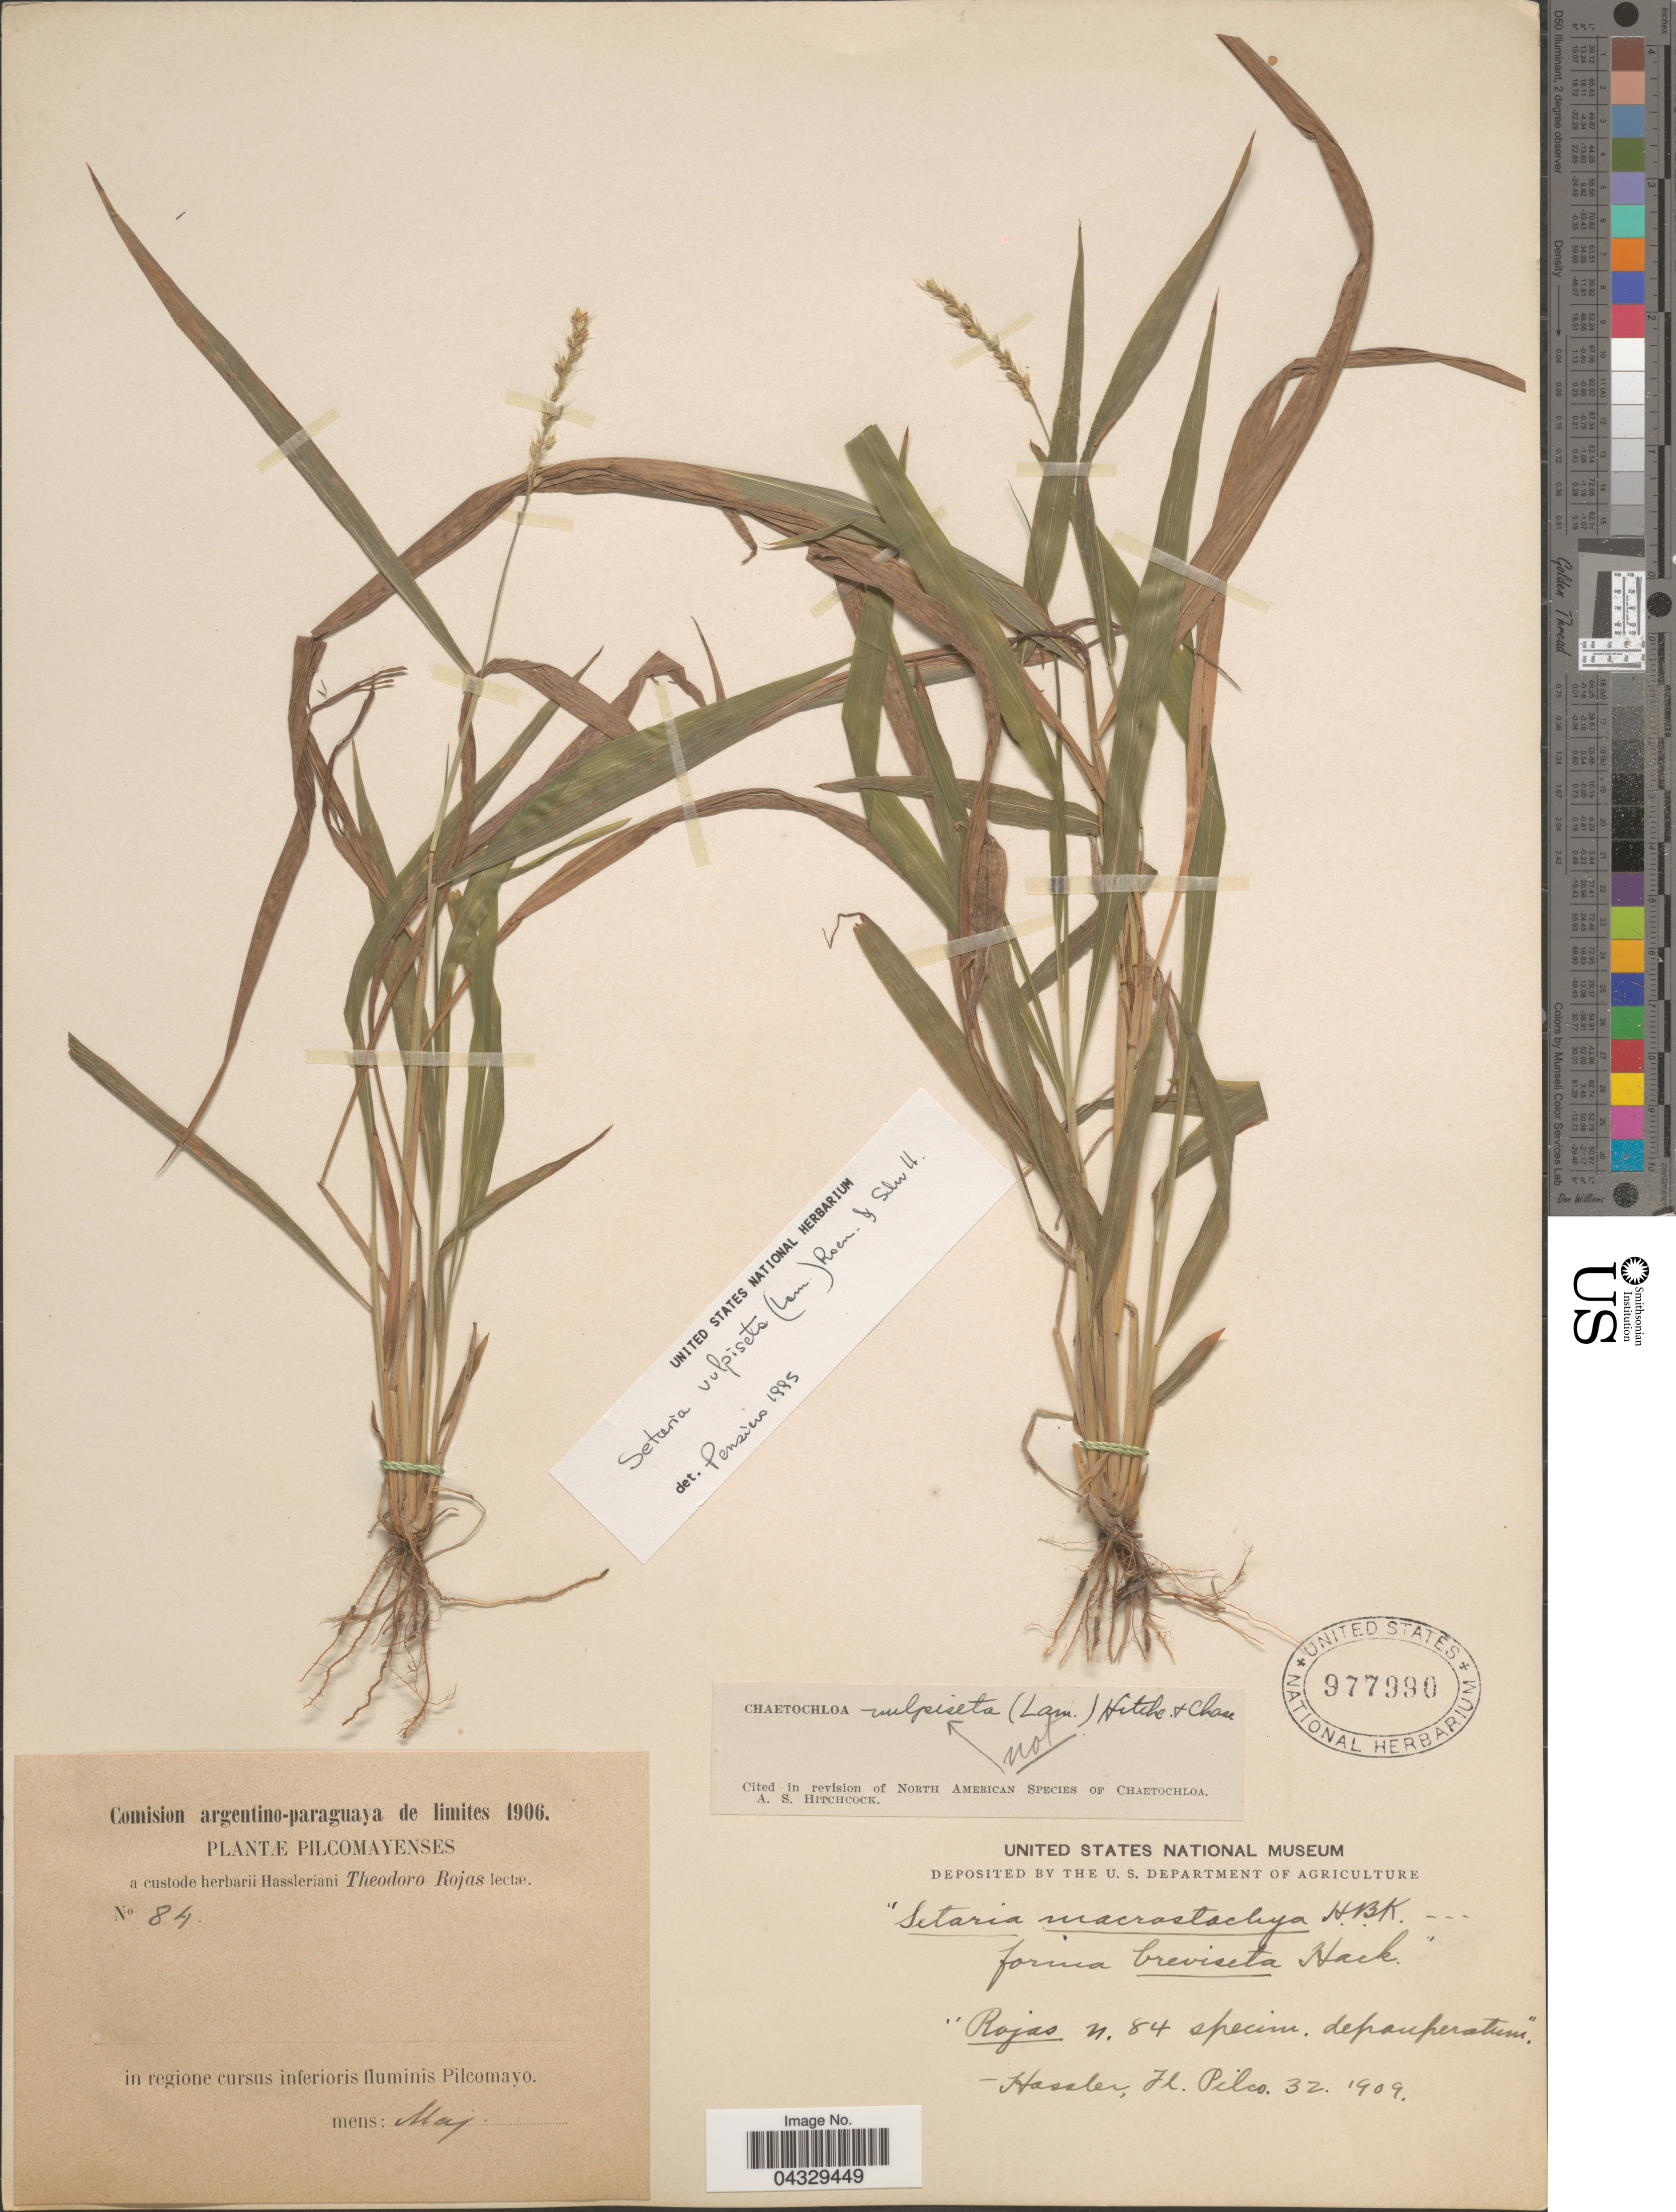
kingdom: Plantae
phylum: Tracheophyta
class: Liliopsida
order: Poales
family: Poaceae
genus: Setaria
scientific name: Setaria vulpiseta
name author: (Lam.) Roem. & Schult.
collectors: T. Rojas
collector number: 84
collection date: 1906-05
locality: Pilcomayenses. In regione cursus inferioris fluminis Pilcomayo.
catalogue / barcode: US 977990